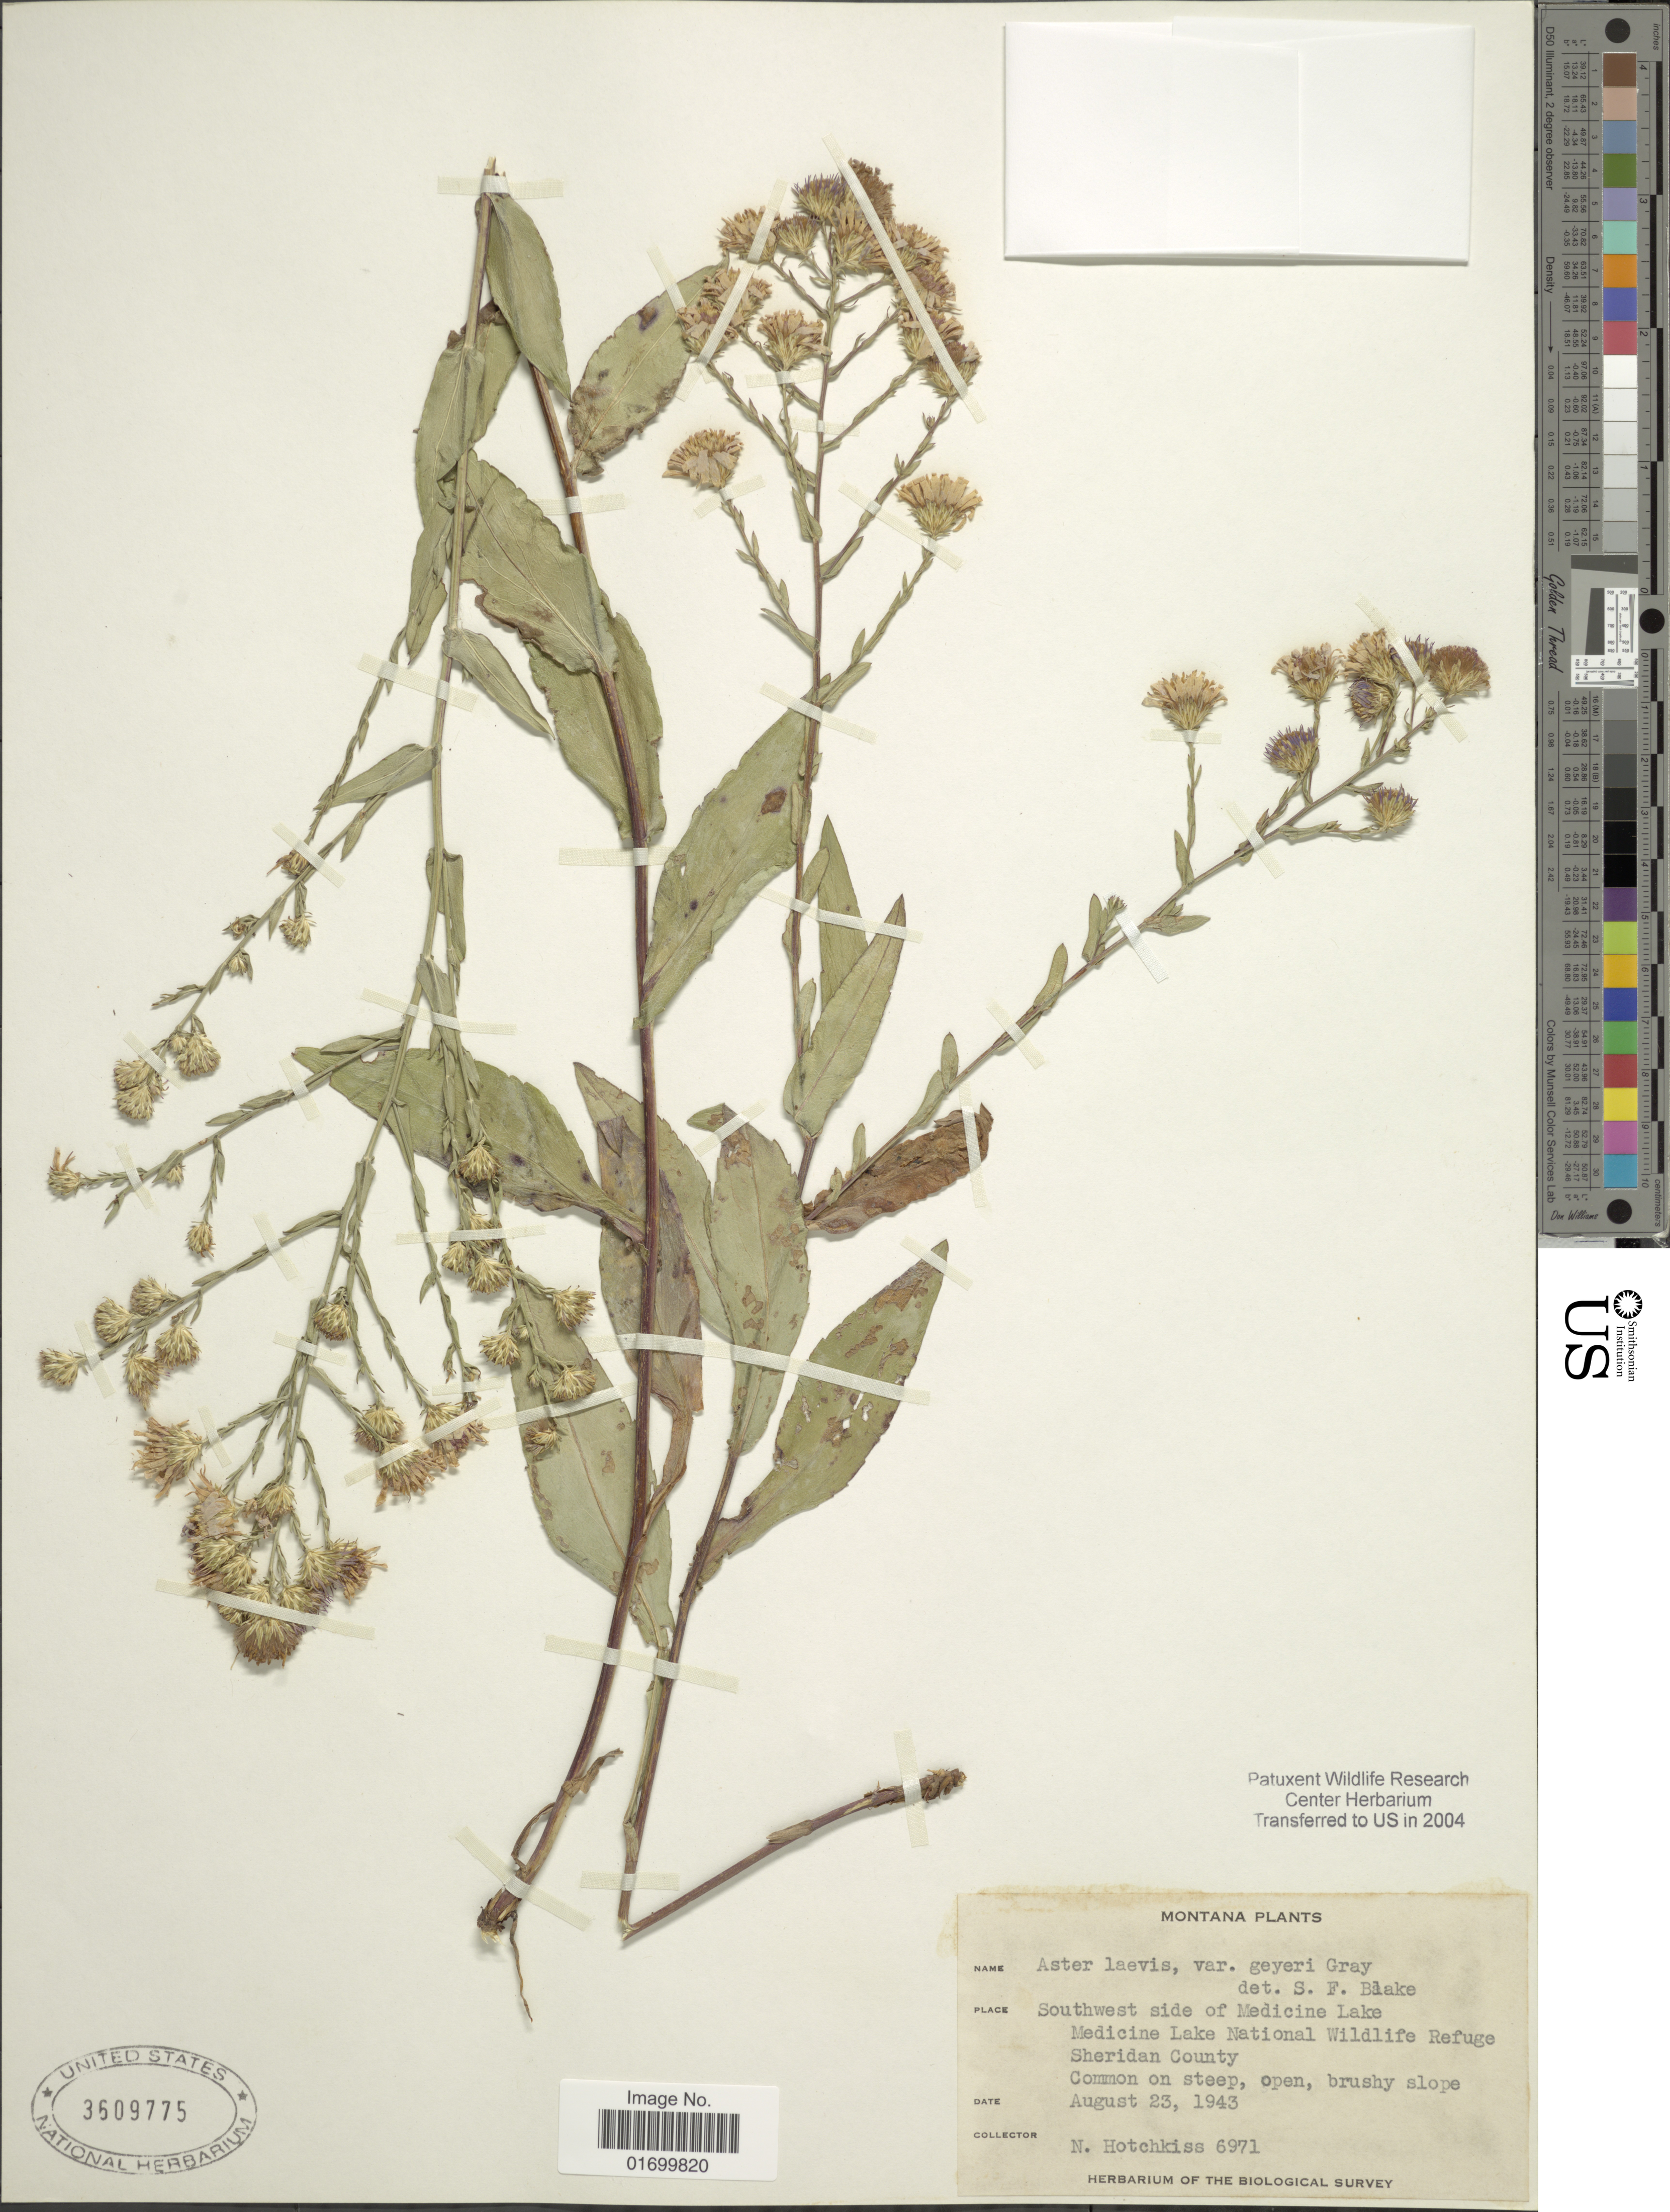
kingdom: Plantae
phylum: Tracheophyta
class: Magnoliopsida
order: Asterales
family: Asteraceae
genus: Symphyotrichum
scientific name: Symphyotrichum laeve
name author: (L.) Á. Löve & D. Löve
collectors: N. Hothckiss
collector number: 6971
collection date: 1943-08-23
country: United States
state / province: Montana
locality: Southwest side of Medicine Lake. Medicine Lake National Wildlife Refuge Sheridan County.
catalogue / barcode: US 3609775